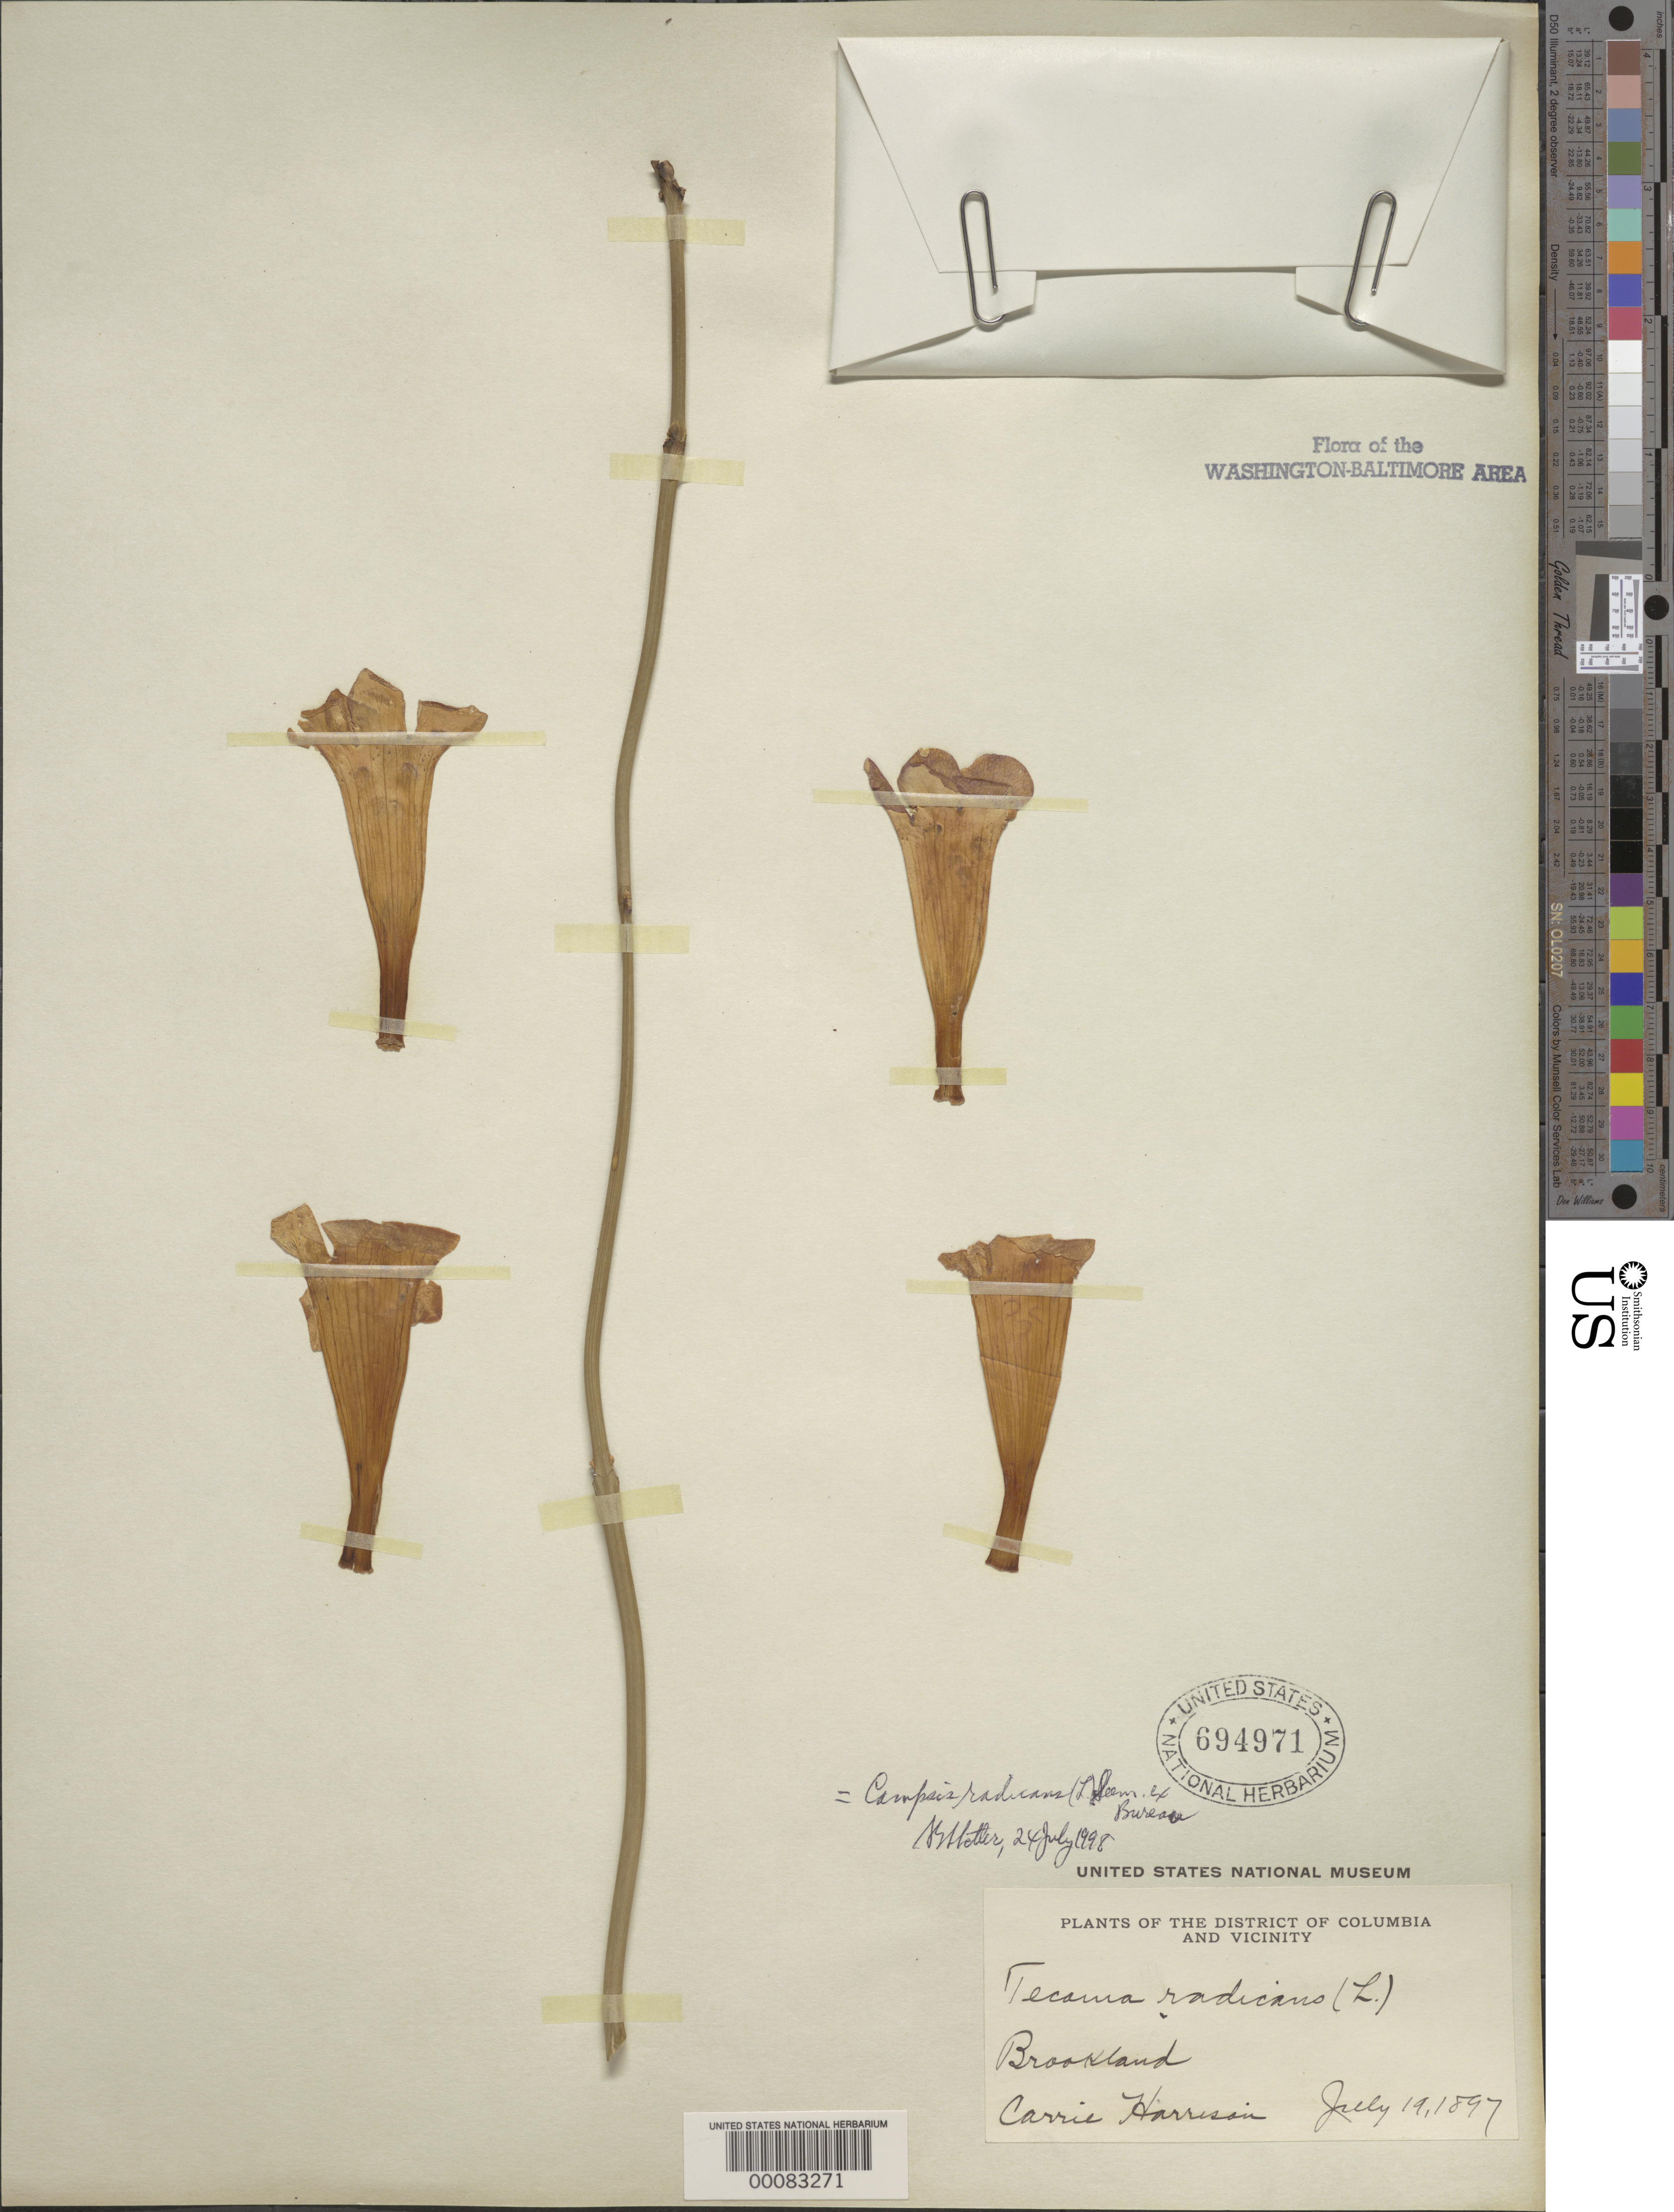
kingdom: Plantae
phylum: Tracheophyta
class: Magnoliopsida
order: Lamiales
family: Bignoniaceae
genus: Campsis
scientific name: Campsis radicans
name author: (L.) Seem.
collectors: C. Harrison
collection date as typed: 19 Jul 1897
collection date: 1897-07-19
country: United States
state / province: District of Columbia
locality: Brookland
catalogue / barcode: US 694971